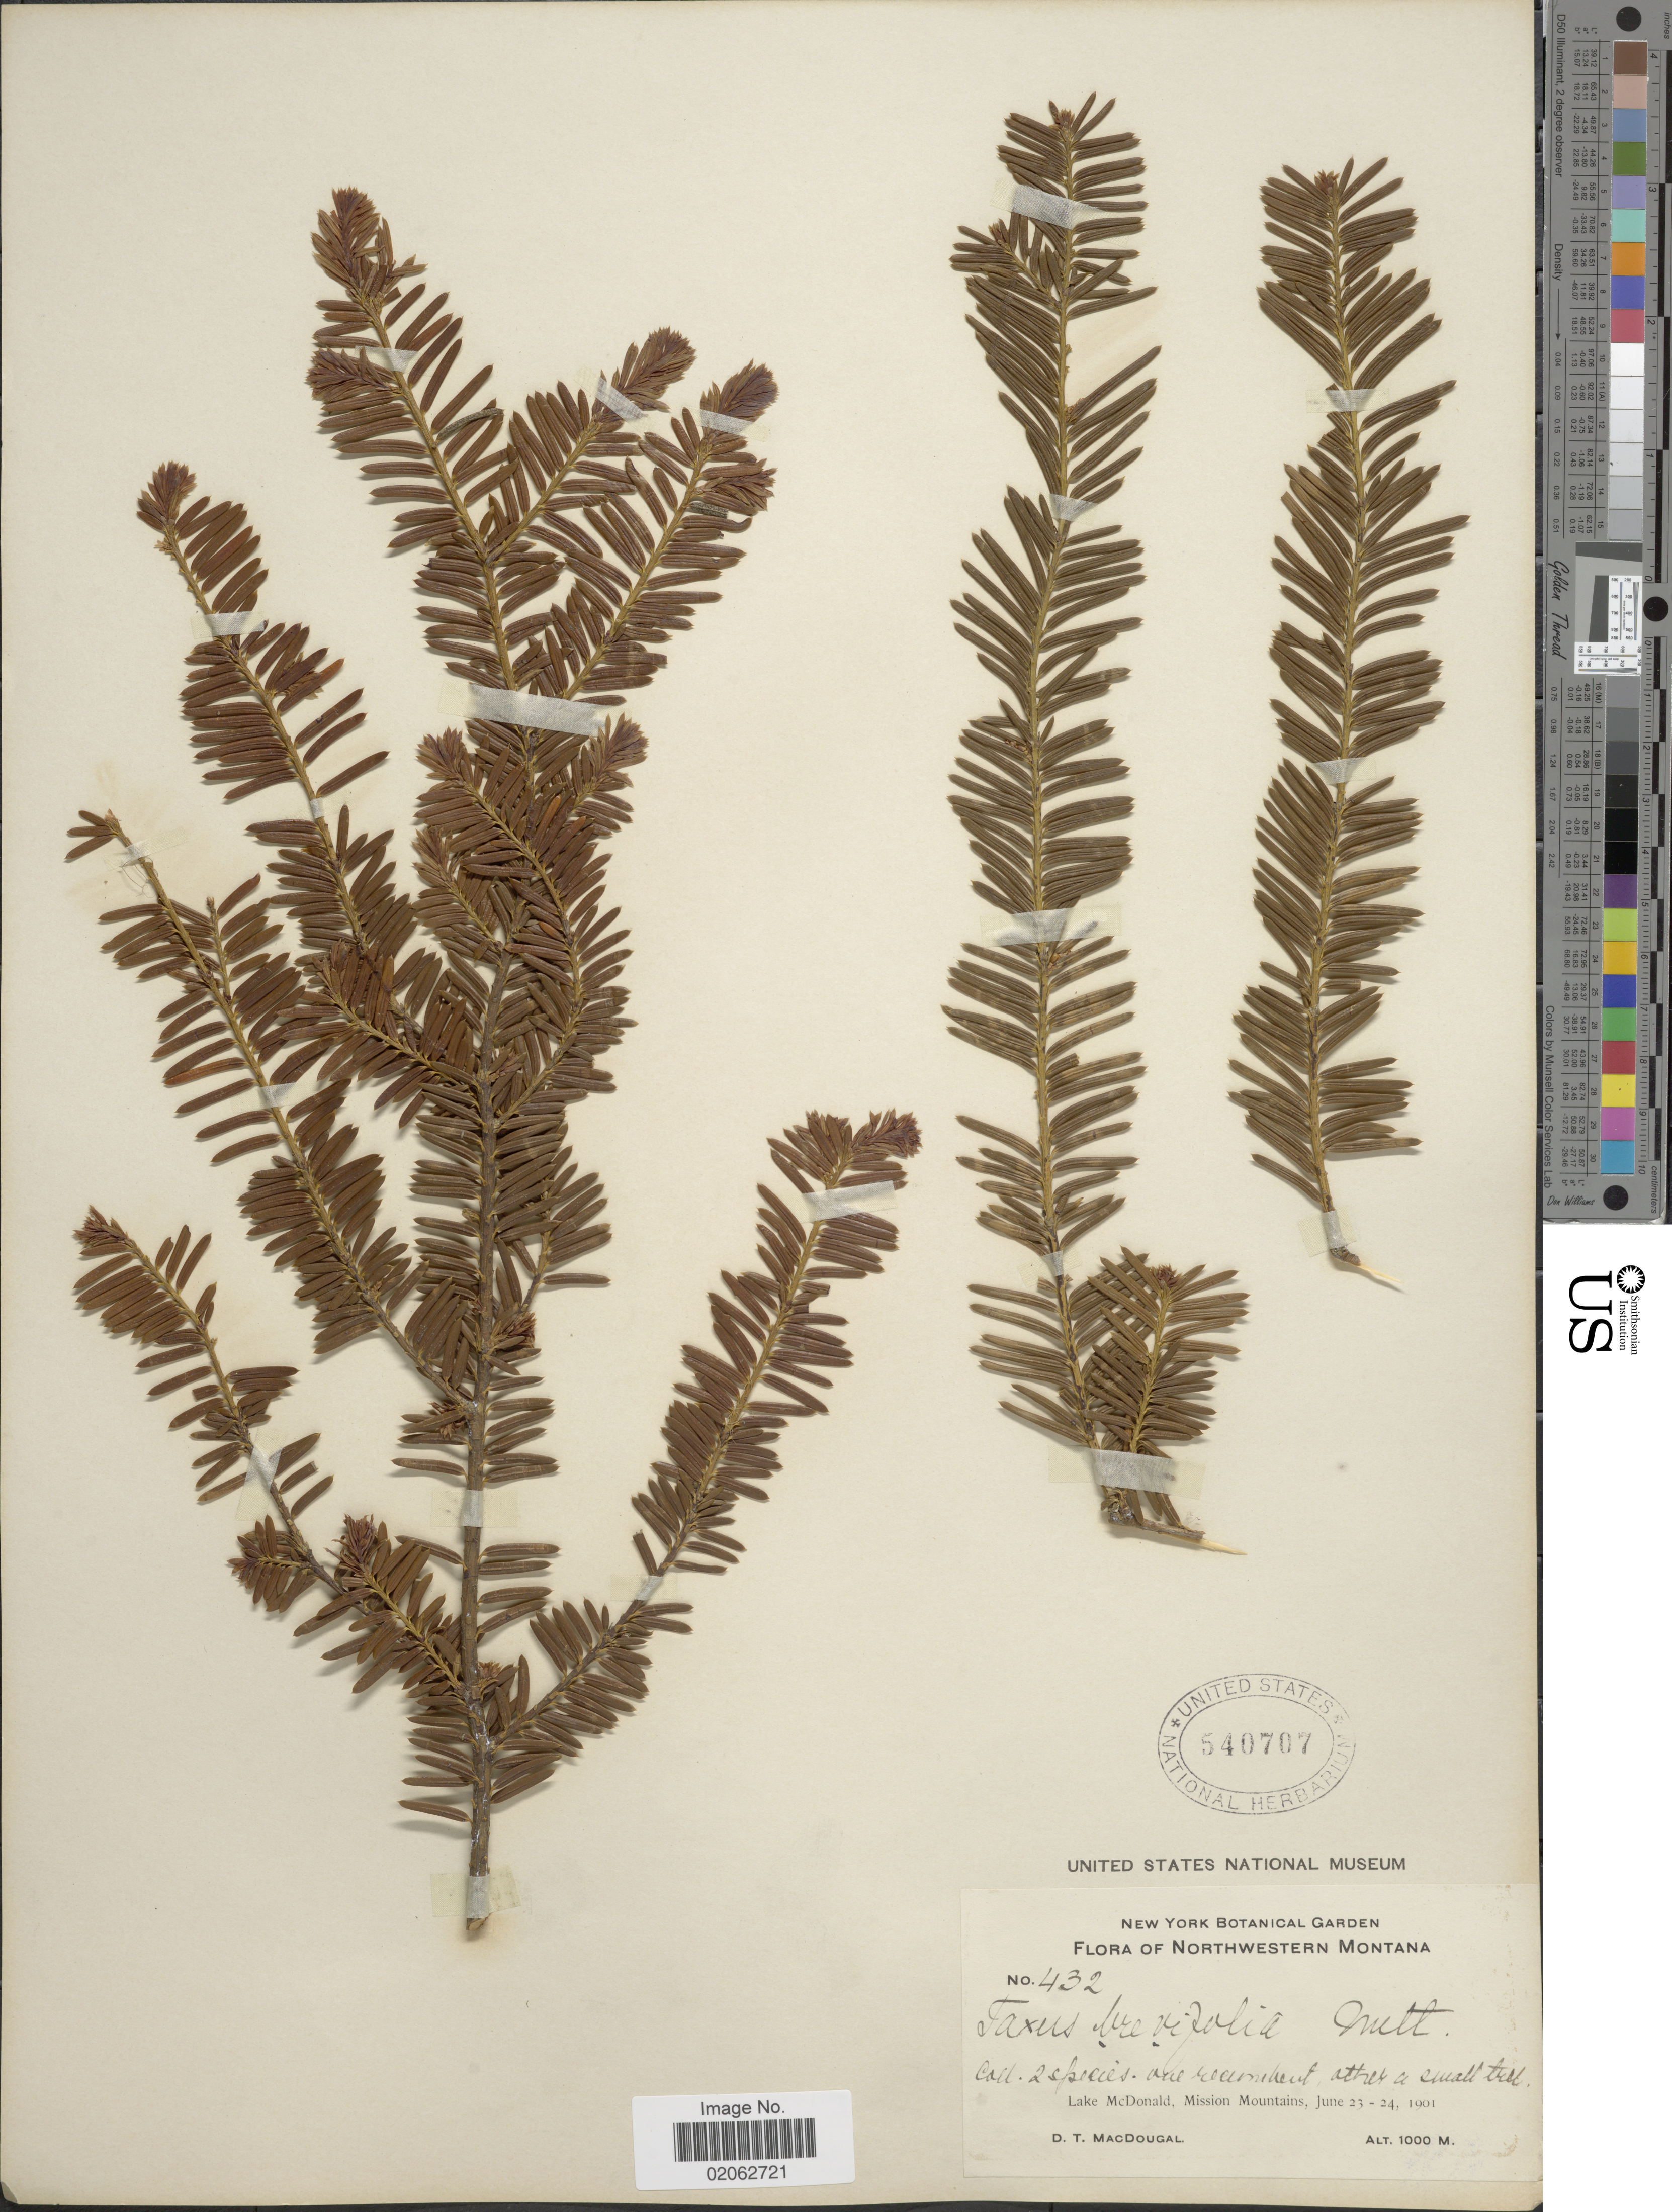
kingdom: Plantae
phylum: Tracheophyta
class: Pinopsida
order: Pinales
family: Taxaceae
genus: Taxus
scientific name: Taxus brevifolia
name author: Nutt.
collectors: D. T. MacDougal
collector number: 432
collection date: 1901-06-23/1901-06-24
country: United States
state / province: Montana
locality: Northwestern Montana, Lake McDonald, Mission Mountains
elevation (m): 1000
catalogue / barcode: US 540707